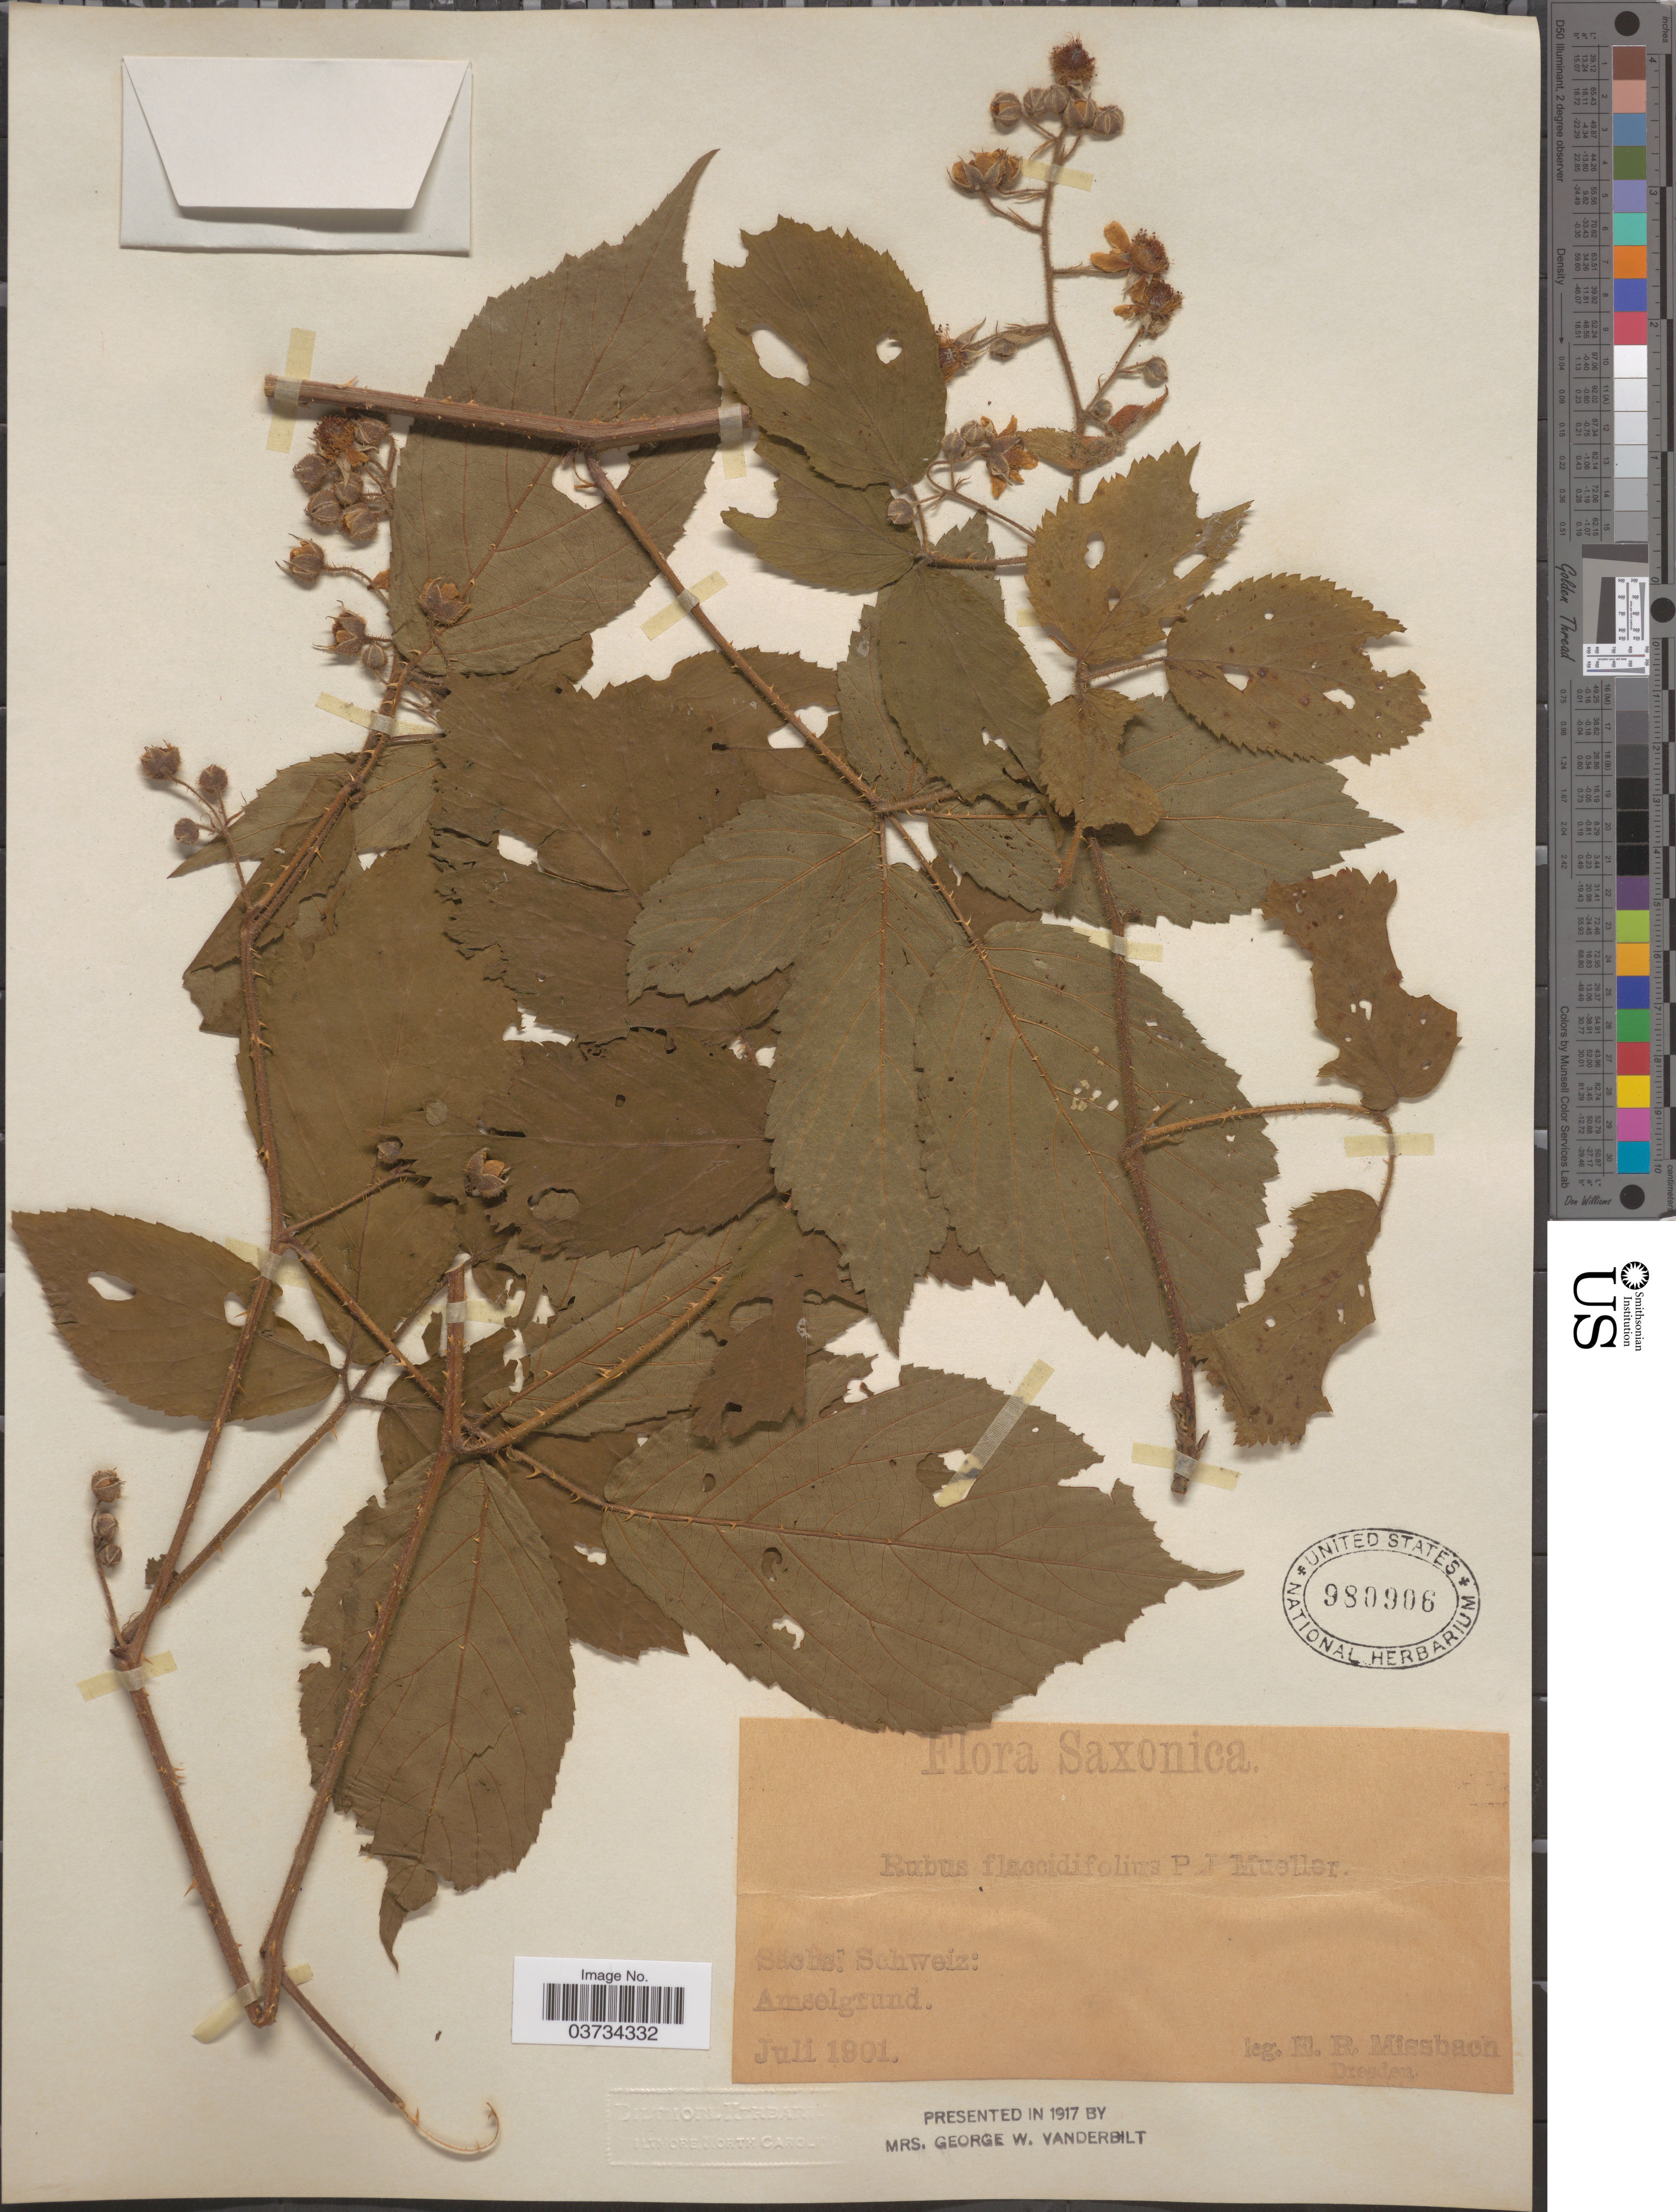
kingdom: Plantae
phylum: Tracheophyta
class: Magnoliopsida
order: Rosales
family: Rosaceae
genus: Rubus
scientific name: Rubus flaccidifolius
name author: P.J. Müll.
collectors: E. Missbach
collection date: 1901-07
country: Switzerland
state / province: Schwyz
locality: Saxonica. Sächsi Schweiz: Amselgrund.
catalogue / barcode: US 980906